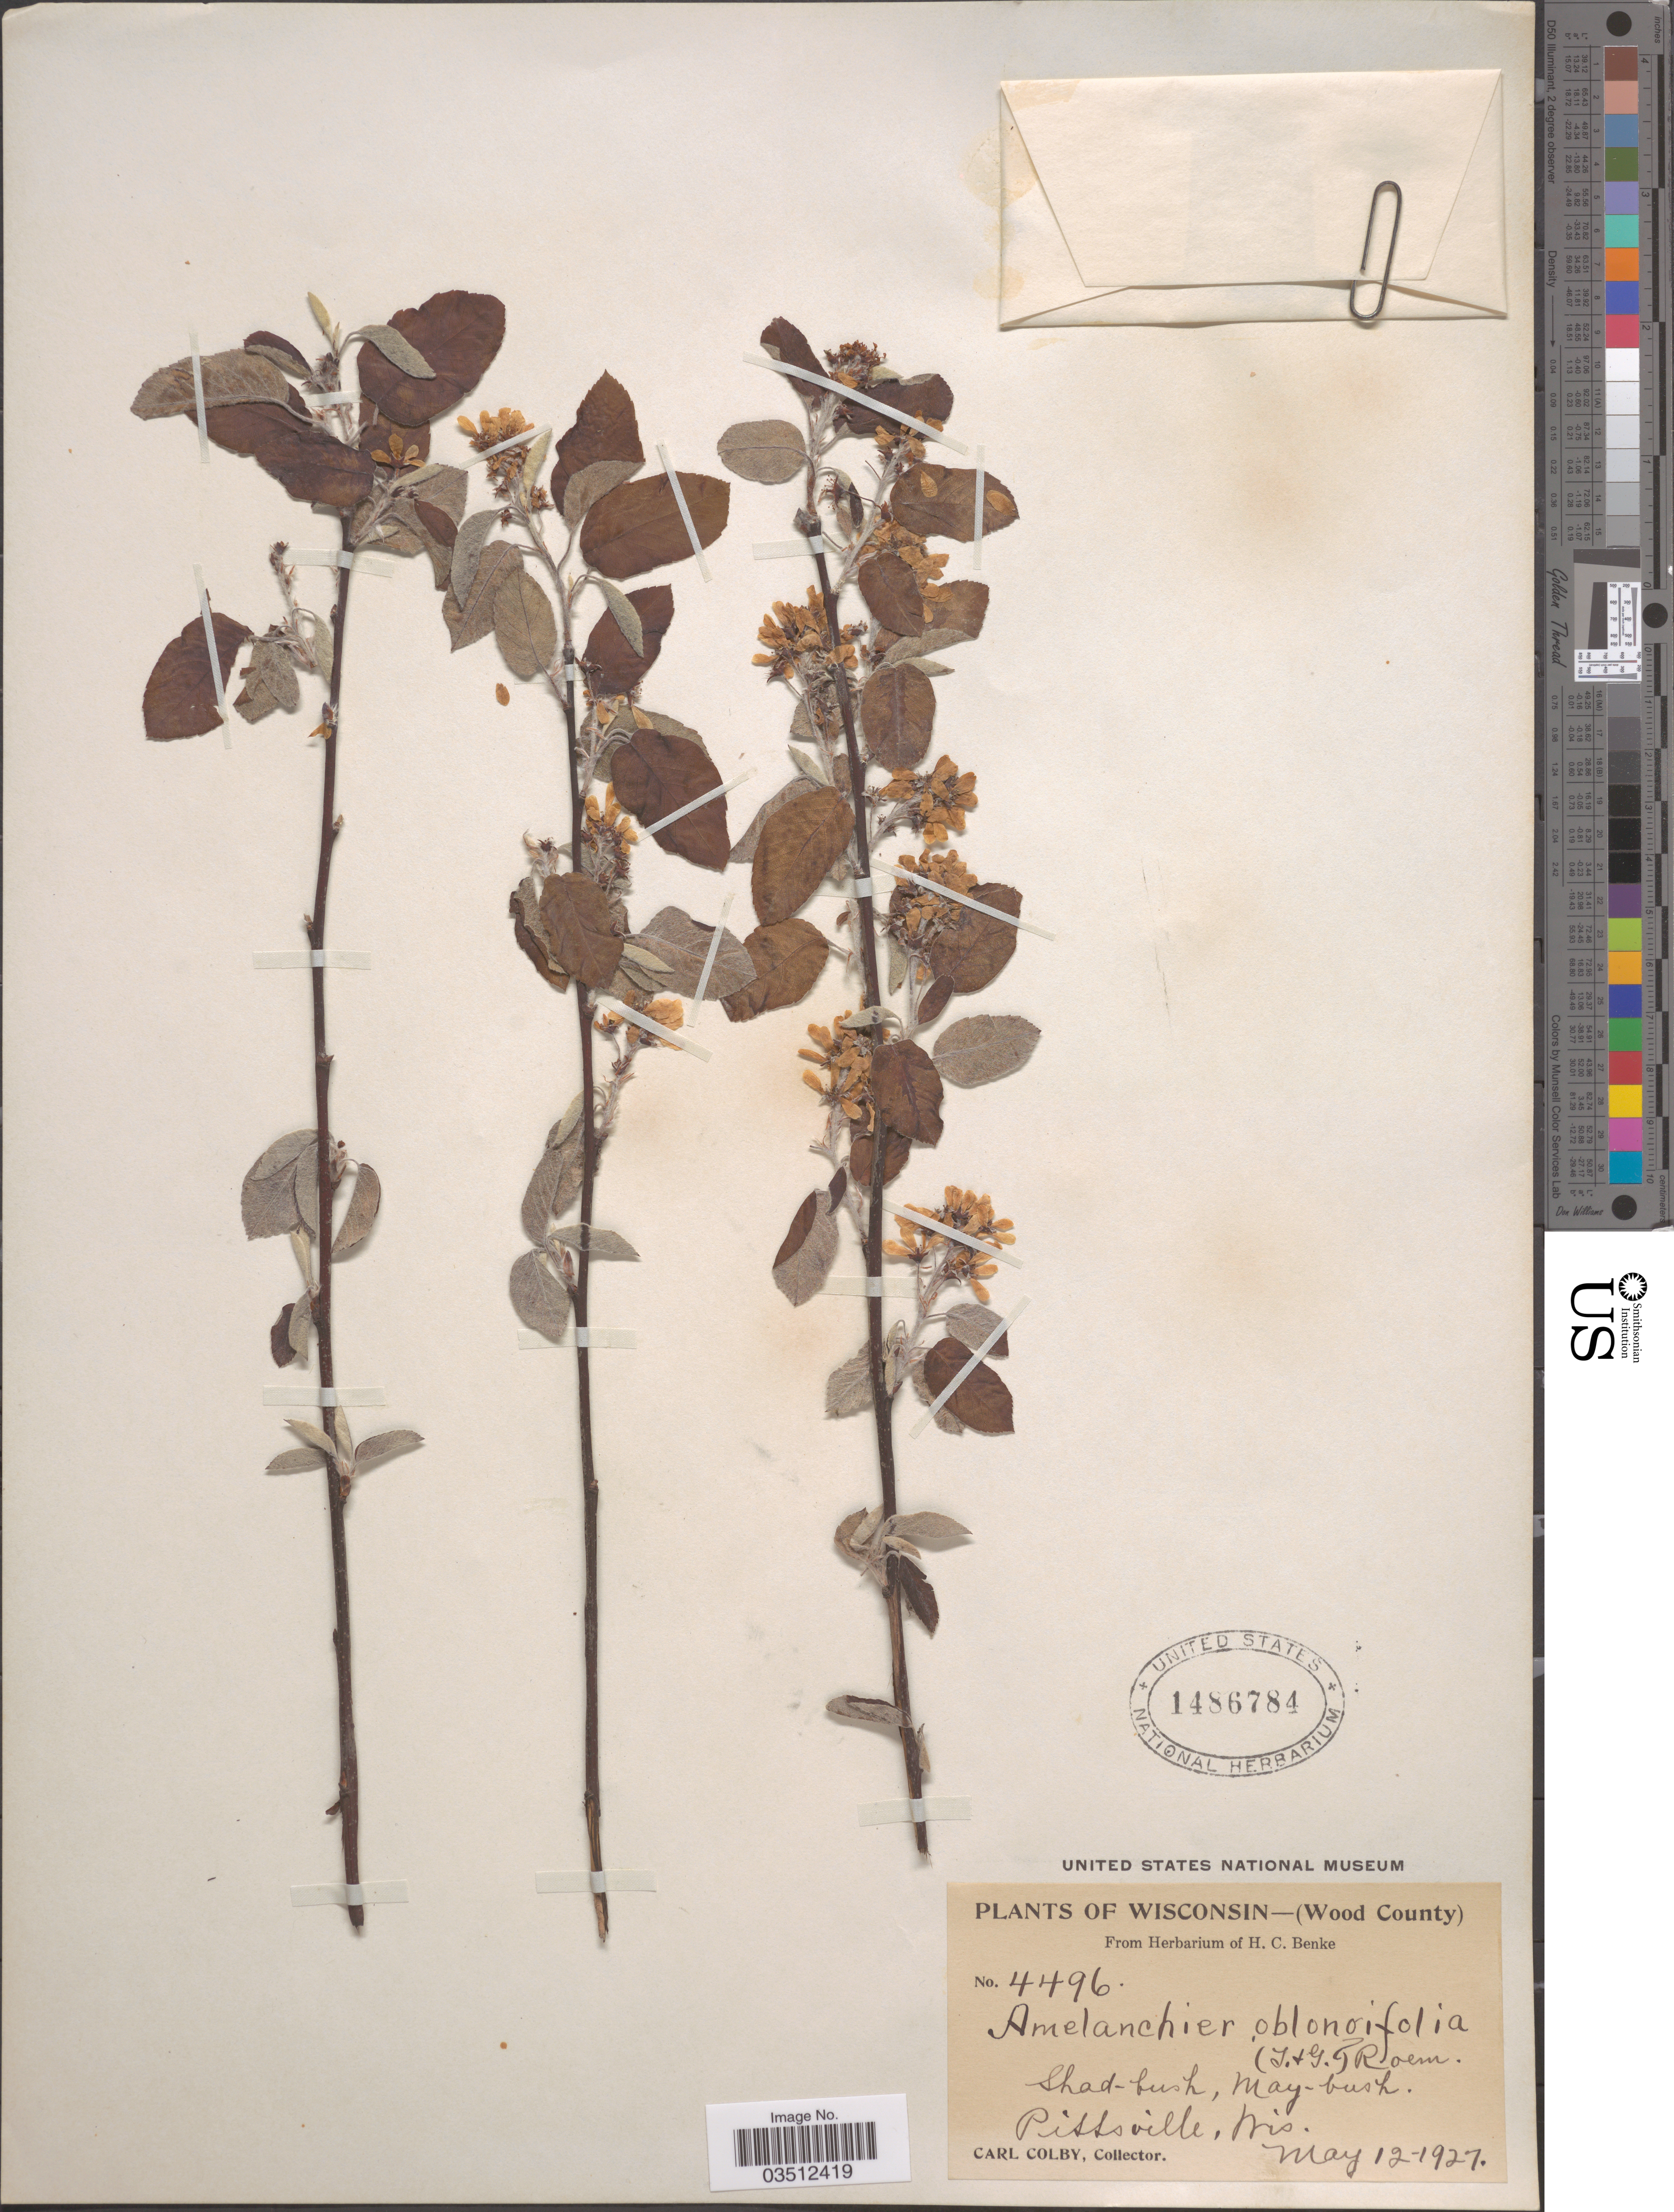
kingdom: Plantae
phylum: Tracheophyta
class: Magnoliopsida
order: Rosales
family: Rosaceae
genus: Amelanchier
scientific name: Amelanchier oblongifolia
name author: (Torr. & A. Gray) M. Roem.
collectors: C. Colby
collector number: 4496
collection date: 1927-05-12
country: United States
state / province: Wisconsin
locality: (Wood County) Pittsville.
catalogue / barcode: US 1486784